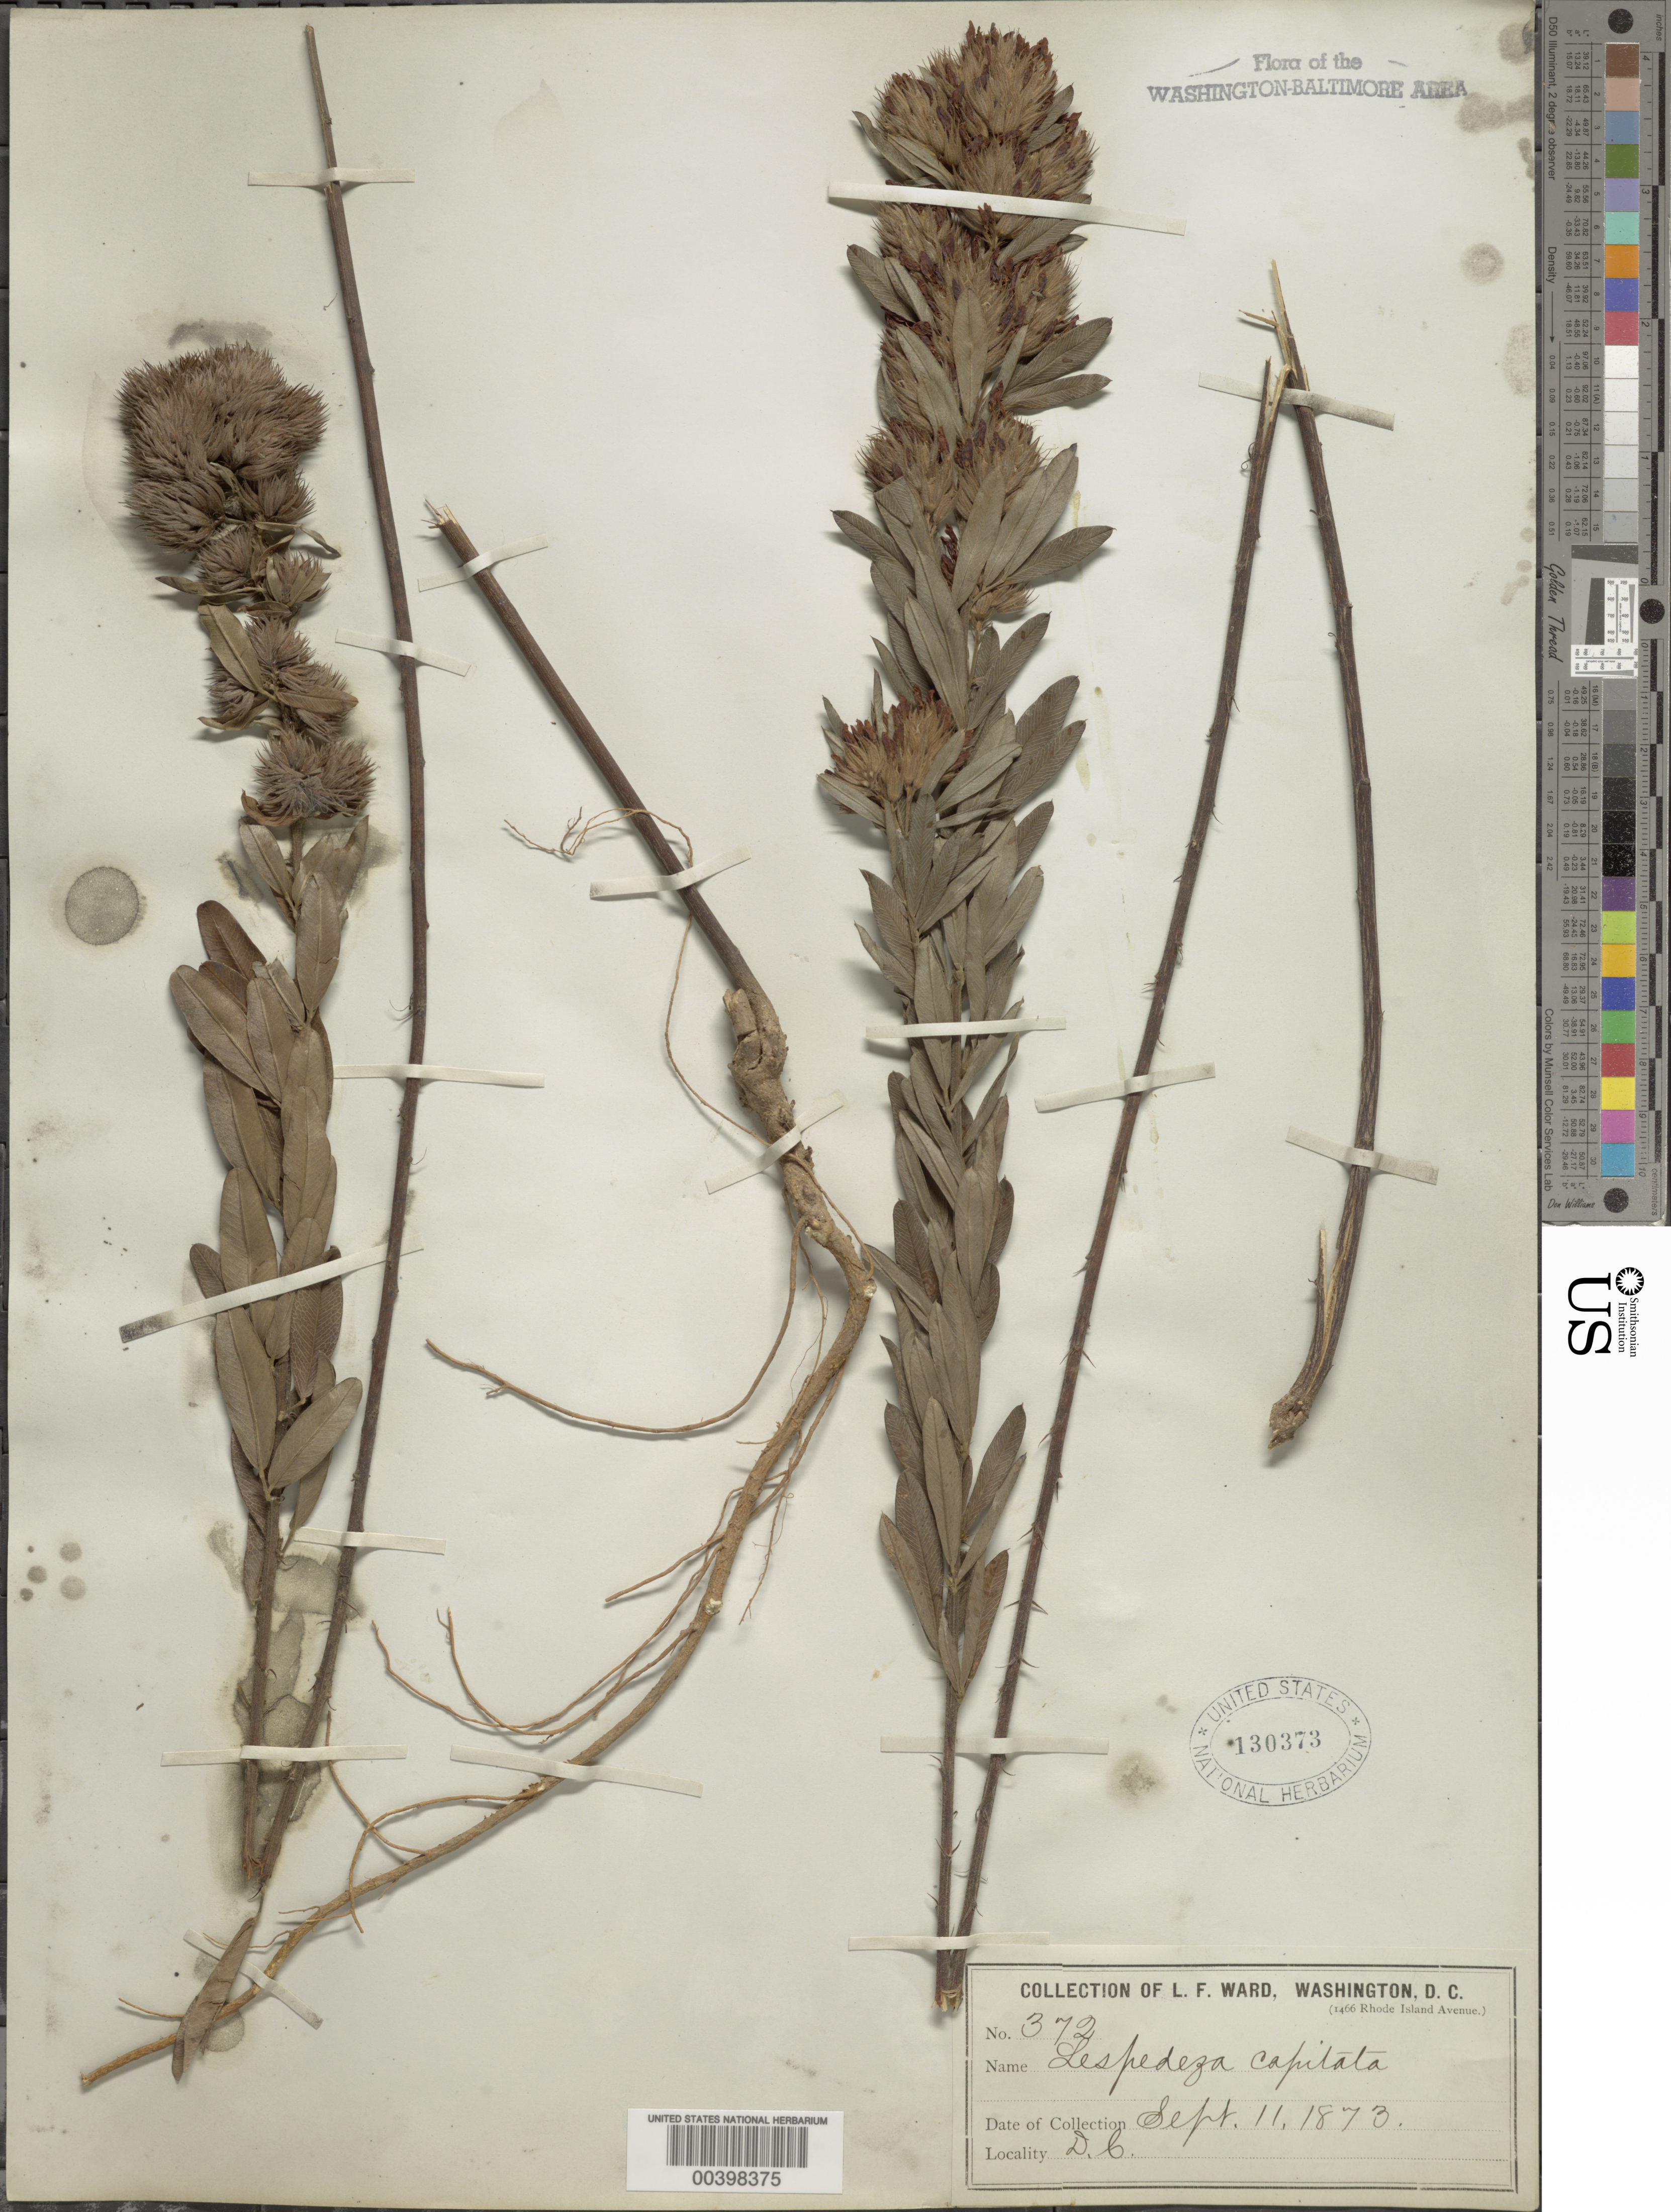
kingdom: Plantae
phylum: Tracheophyta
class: Magnoliopsida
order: Fabales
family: Fabaceae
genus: Lespedeza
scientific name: Lespedeza capitata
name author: Michx.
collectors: L. F. Ward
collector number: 372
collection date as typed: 11 Sep 1873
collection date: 1873-09-11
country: United States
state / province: District of Columbia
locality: Washington DC area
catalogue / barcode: US 130373